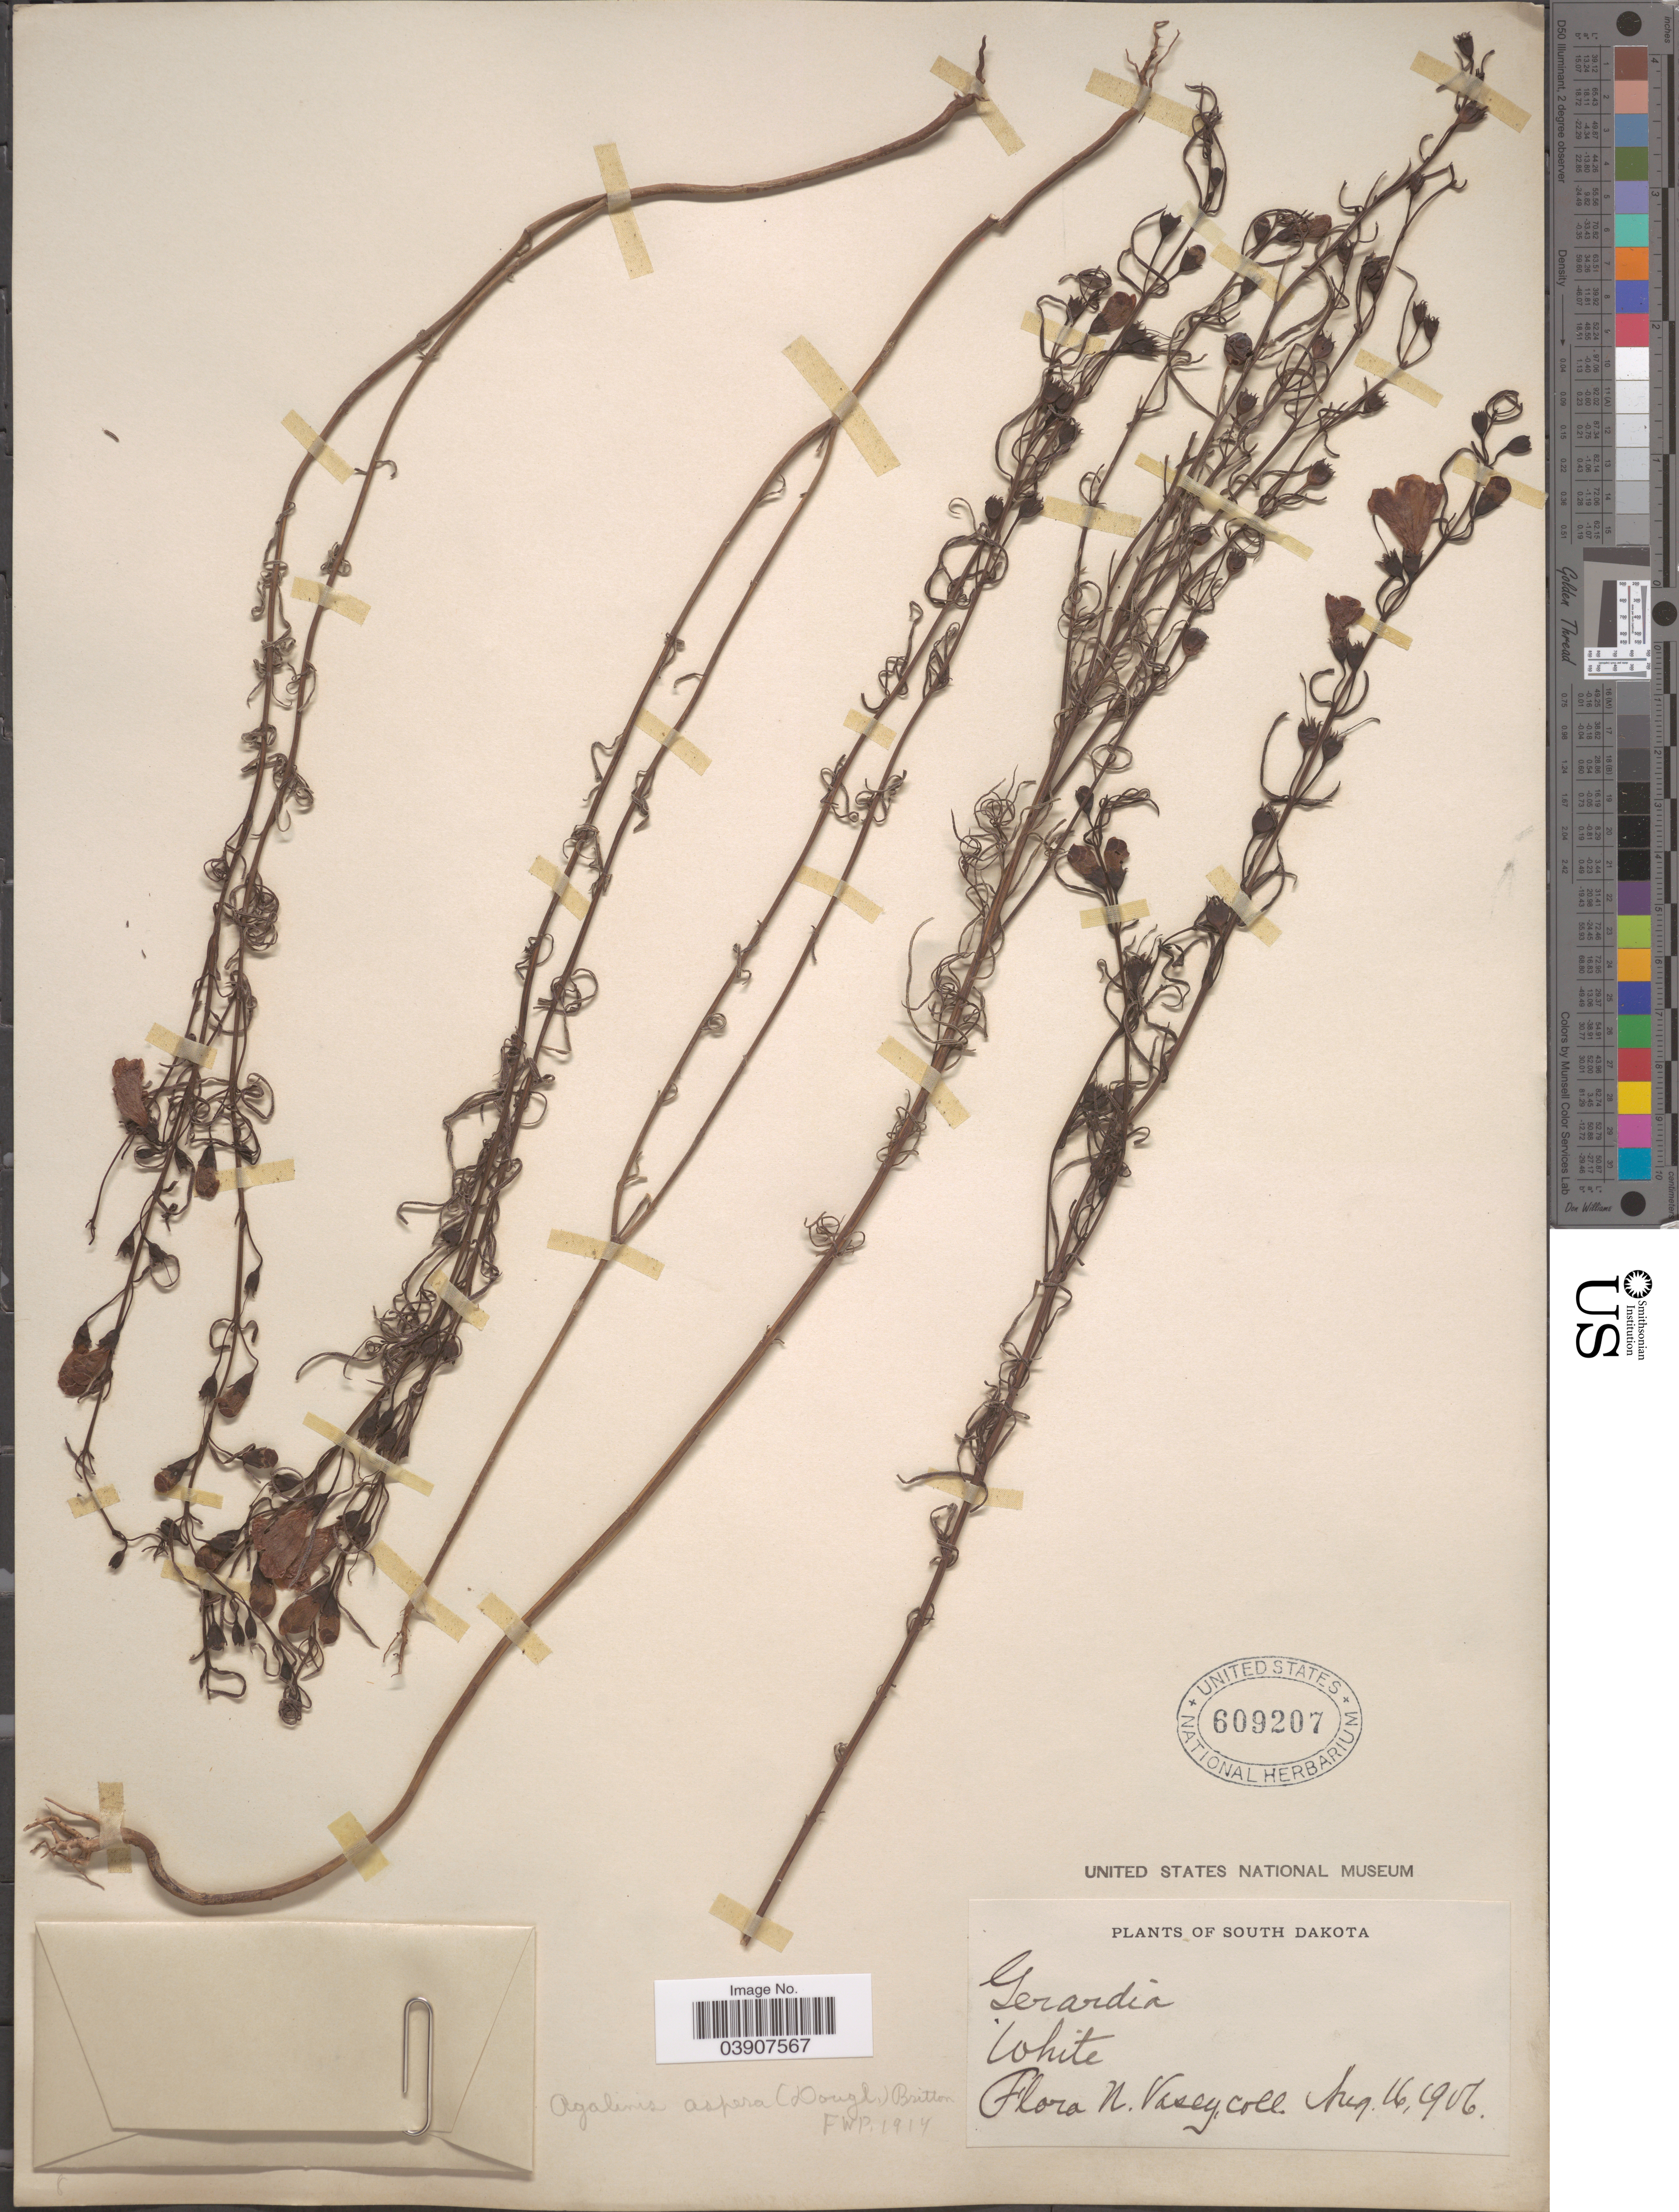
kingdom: Plantae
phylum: Tracheophyta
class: Magnoliopsida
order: Lamiales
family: Orobanchaceae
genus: Agalinis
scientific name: Agalinis aspera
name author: (Douglas ex Benth.) Britton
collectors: F. N. Vasey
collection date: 1906-08-16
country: United States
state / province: South Dakota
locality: White.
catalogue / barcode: US 609207